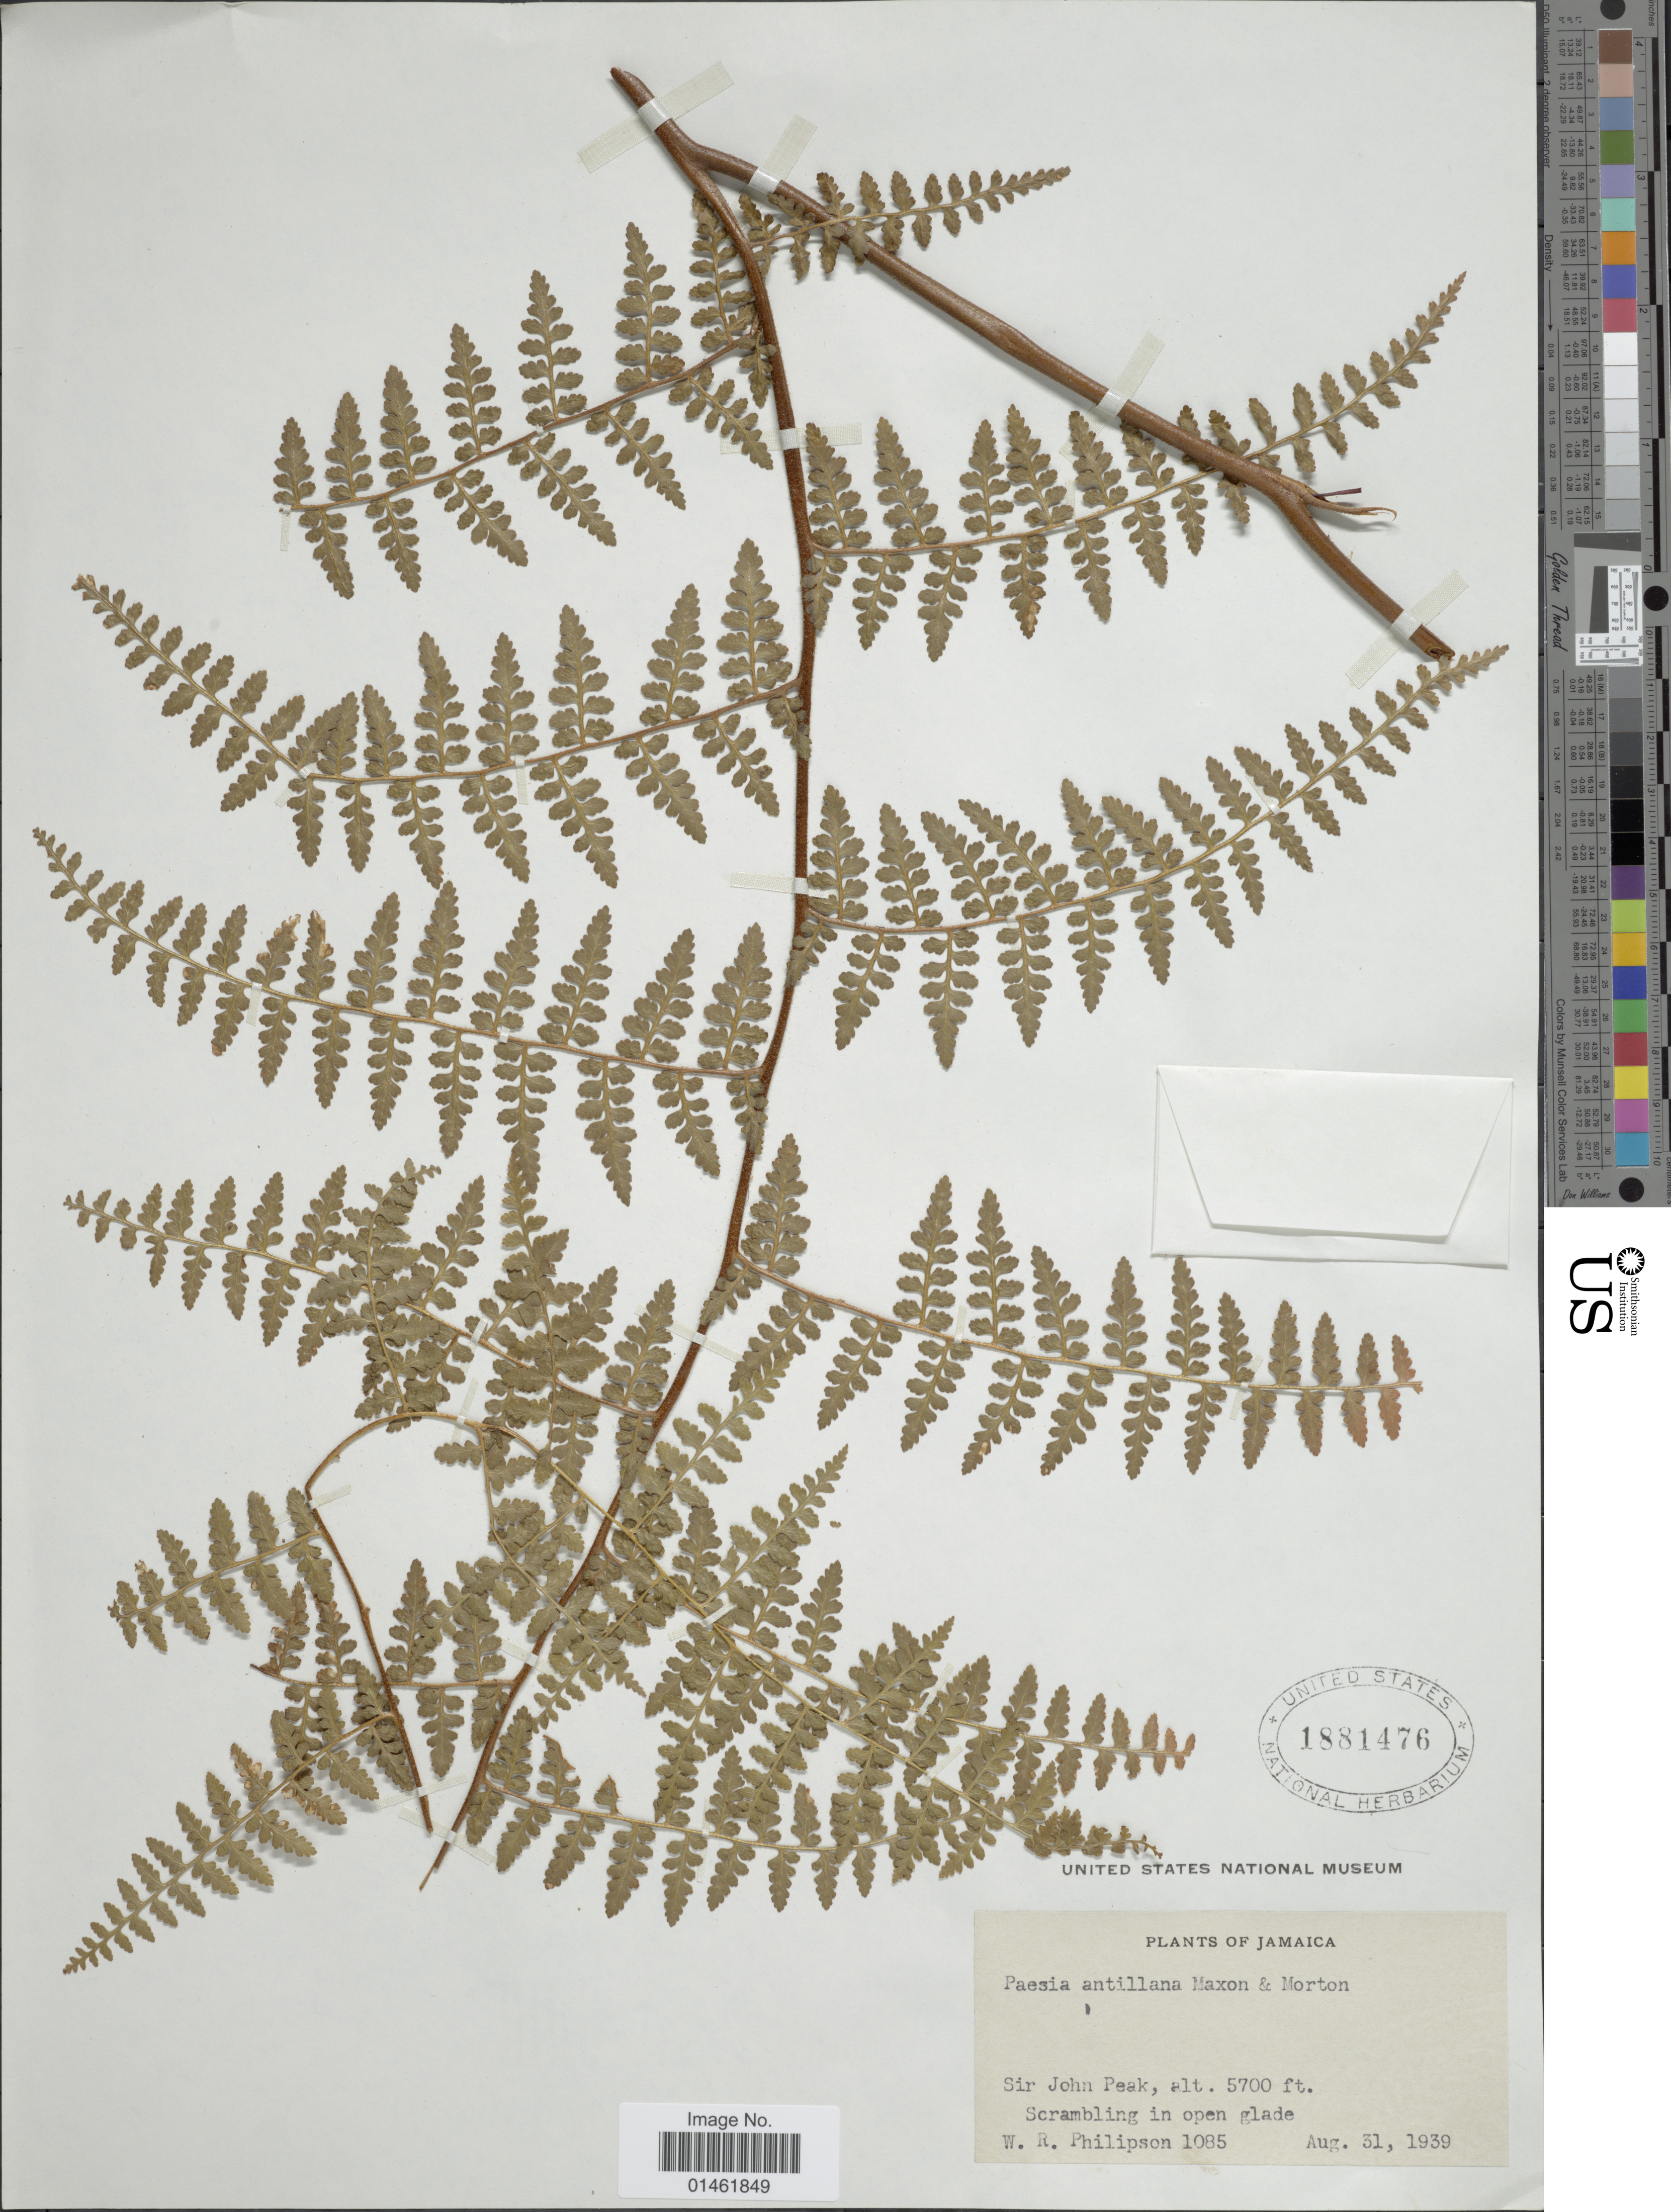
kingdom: Plantae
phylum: Tracheophyta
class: Polypodiopsida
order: Polypodiales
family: Dennstaedtiaceae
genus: Paesia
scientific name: Paesia glandulosa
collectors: W. R. Philipson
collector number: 1085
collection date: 1939-08-31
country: Jamaica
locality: Sir John Peak, scrambling in open glade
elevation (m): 1737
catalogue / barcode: US 1881476